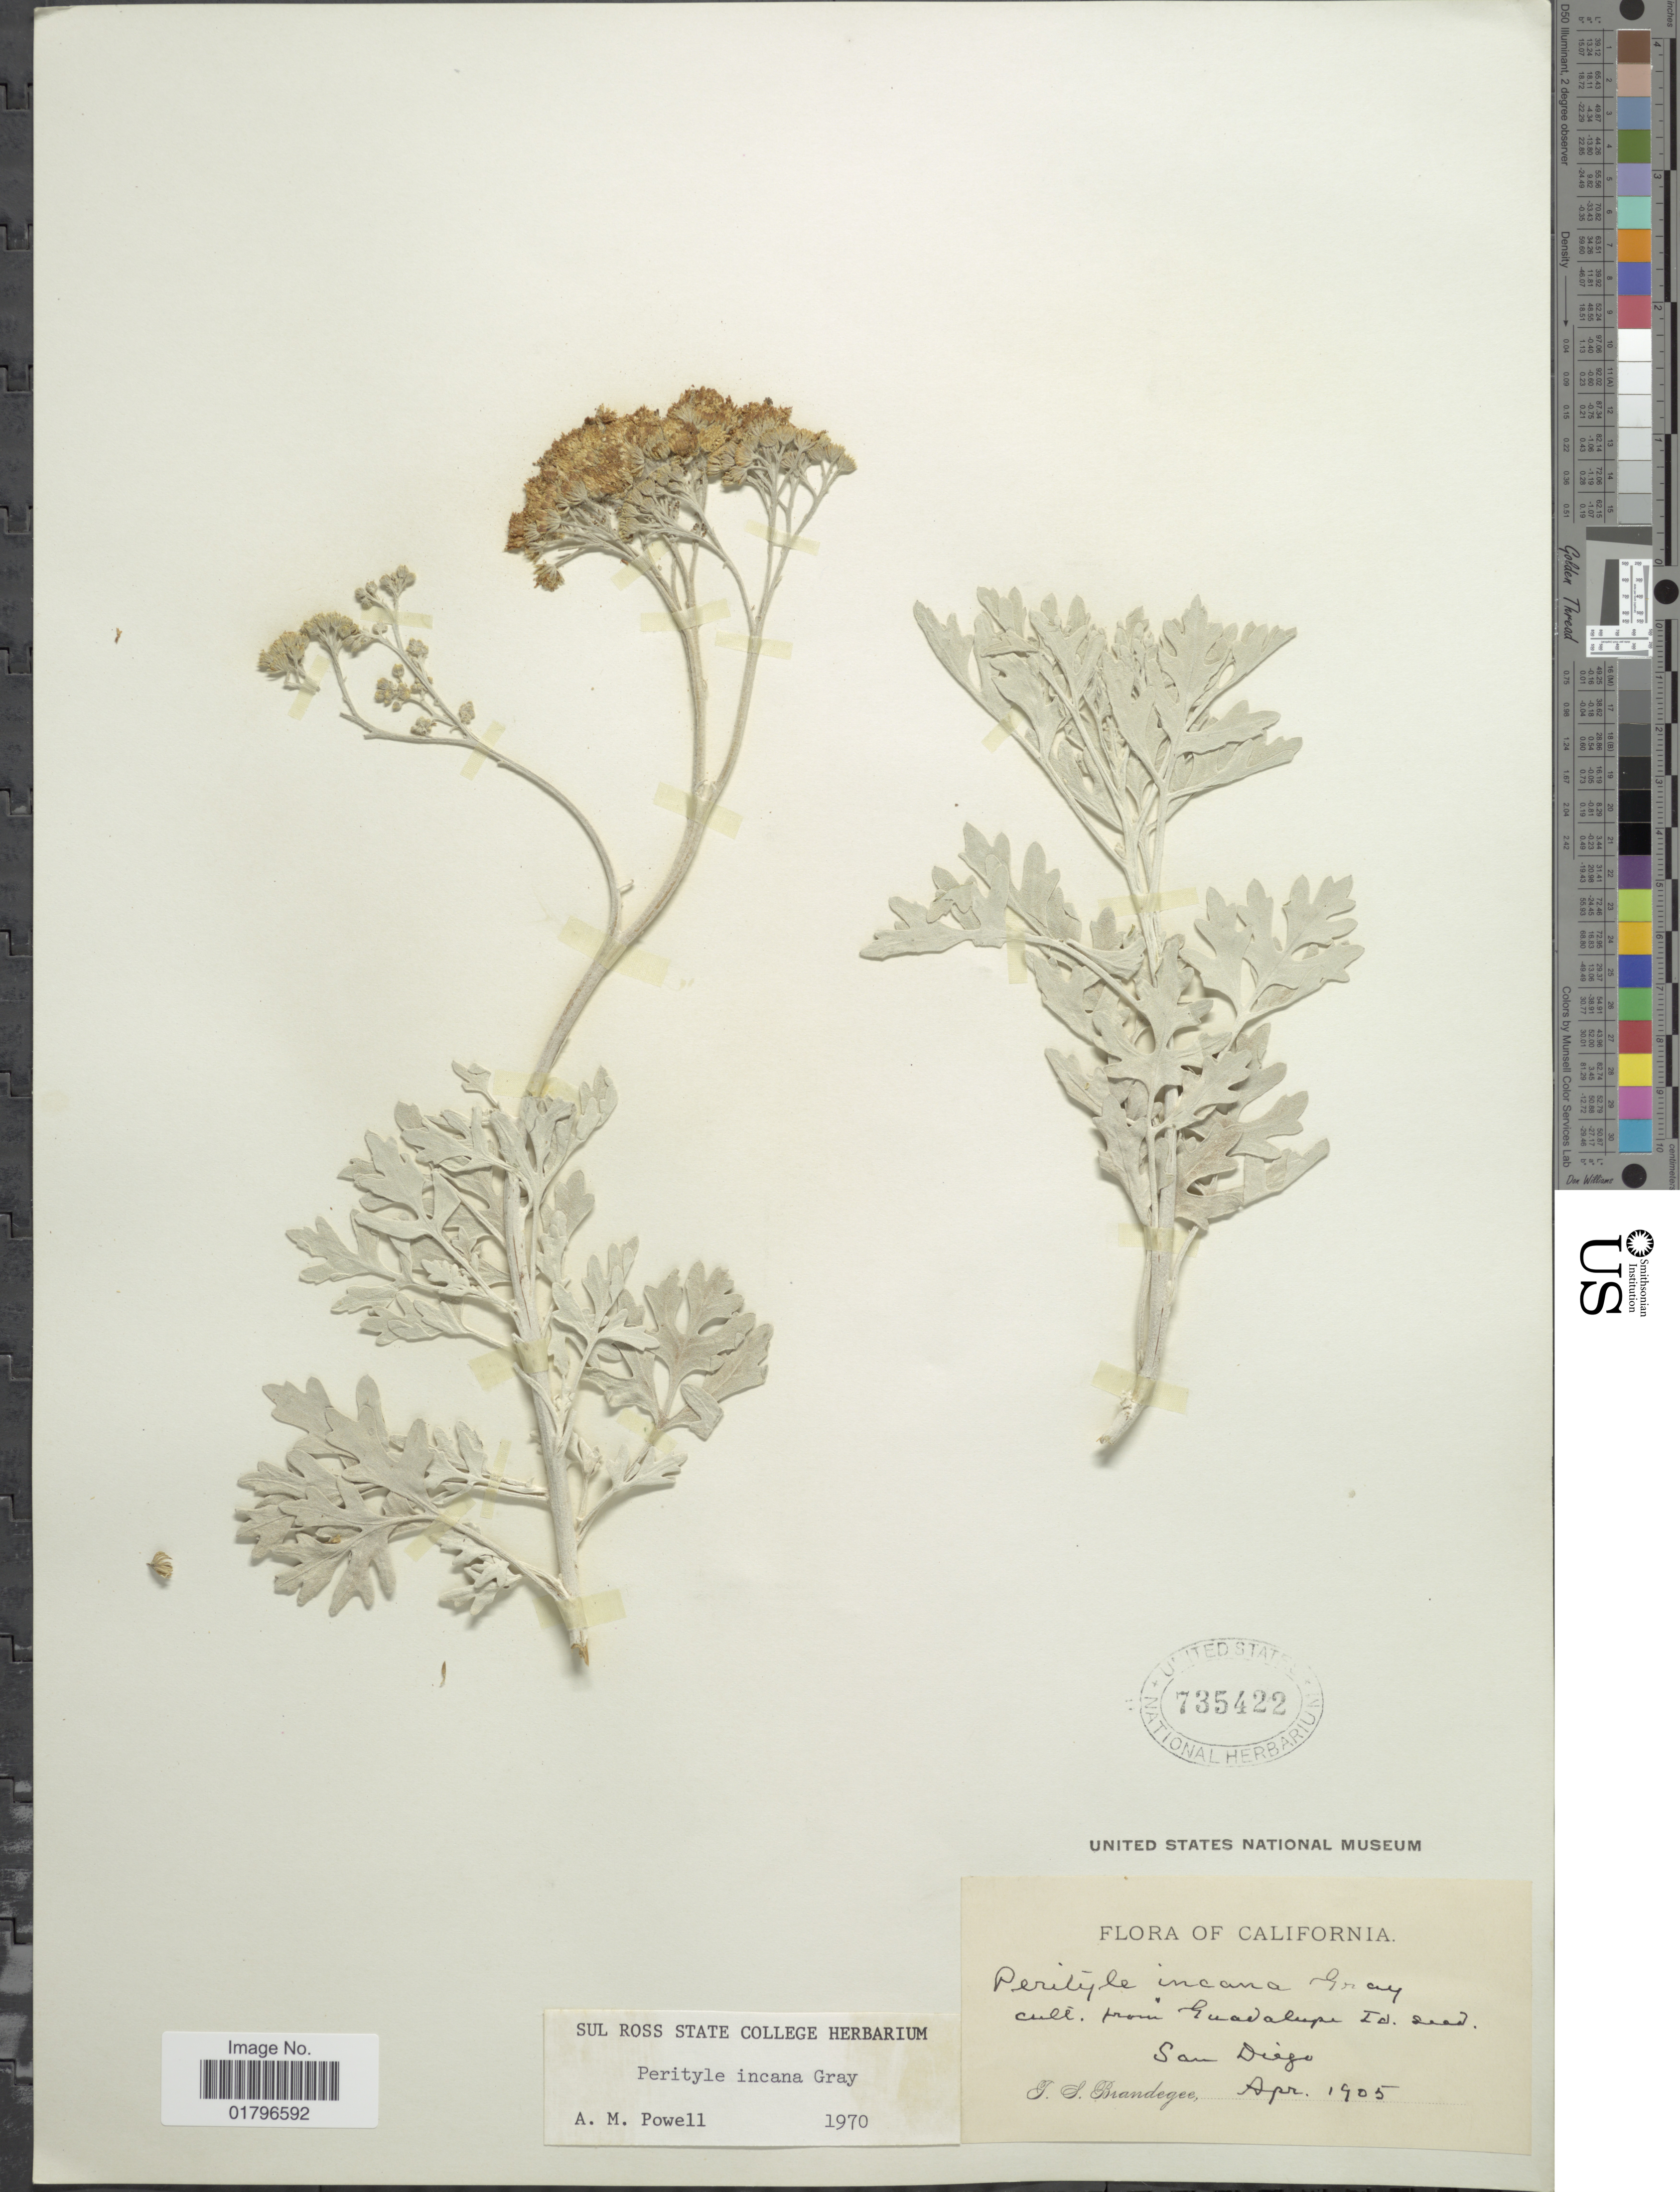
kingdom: Plantae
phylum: Tracheophyta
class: Magnoliopsida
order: Asterales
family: Asteraceae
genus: Perityle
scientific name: Perityle incana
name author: A. Gray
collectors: T. S. Brandegee (herbarium)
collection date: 1905-04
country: Mexico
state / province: Baja California Sur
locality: California, Guadalupe Id. seed. San Diego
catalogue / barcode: US 735422